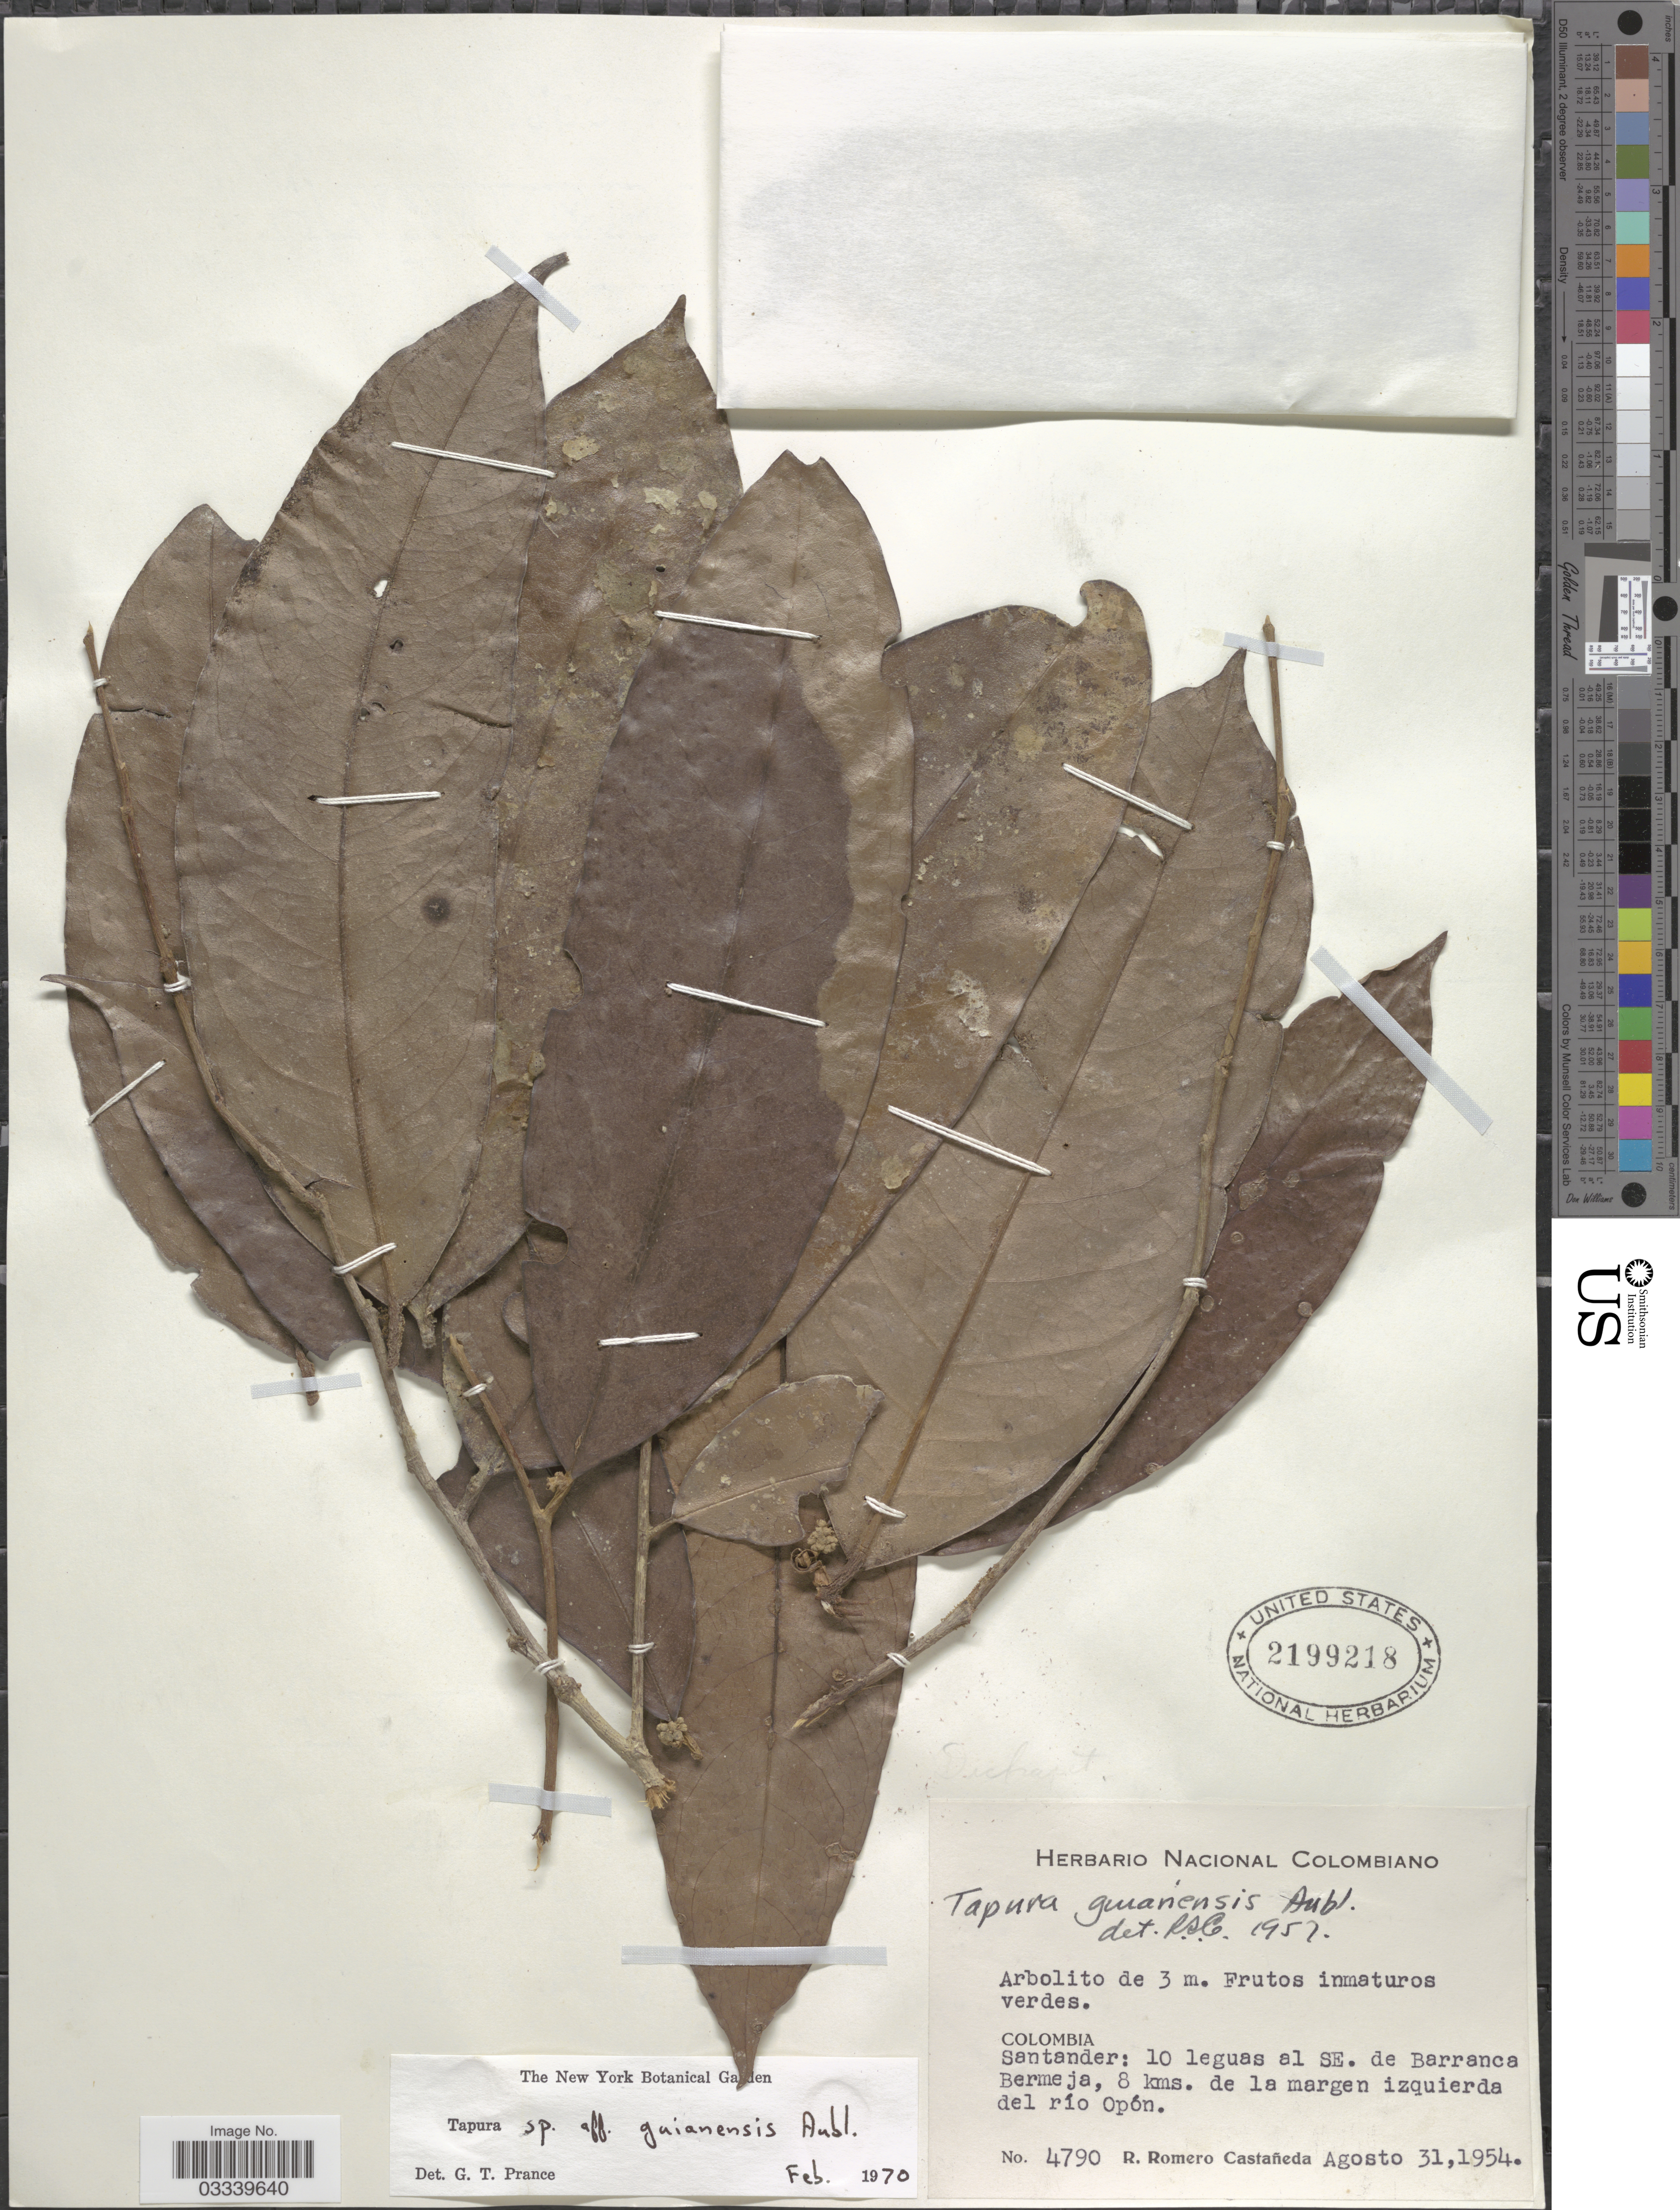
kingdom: Plantae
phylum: Tracheophyta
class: Magnoliopsida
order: Malpighiales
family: Dichapetalaceae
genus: Tapura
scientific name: Tapura guianensis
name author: Aubl.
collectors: R. Romero Castañeda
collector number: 4790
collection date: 1954-08-31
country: Colombia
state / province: Santander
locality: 10 leguas al SE. de Barranca Bermeja, 8 km.s de la margen izquierda del río Opón.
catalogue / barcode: US 2199218